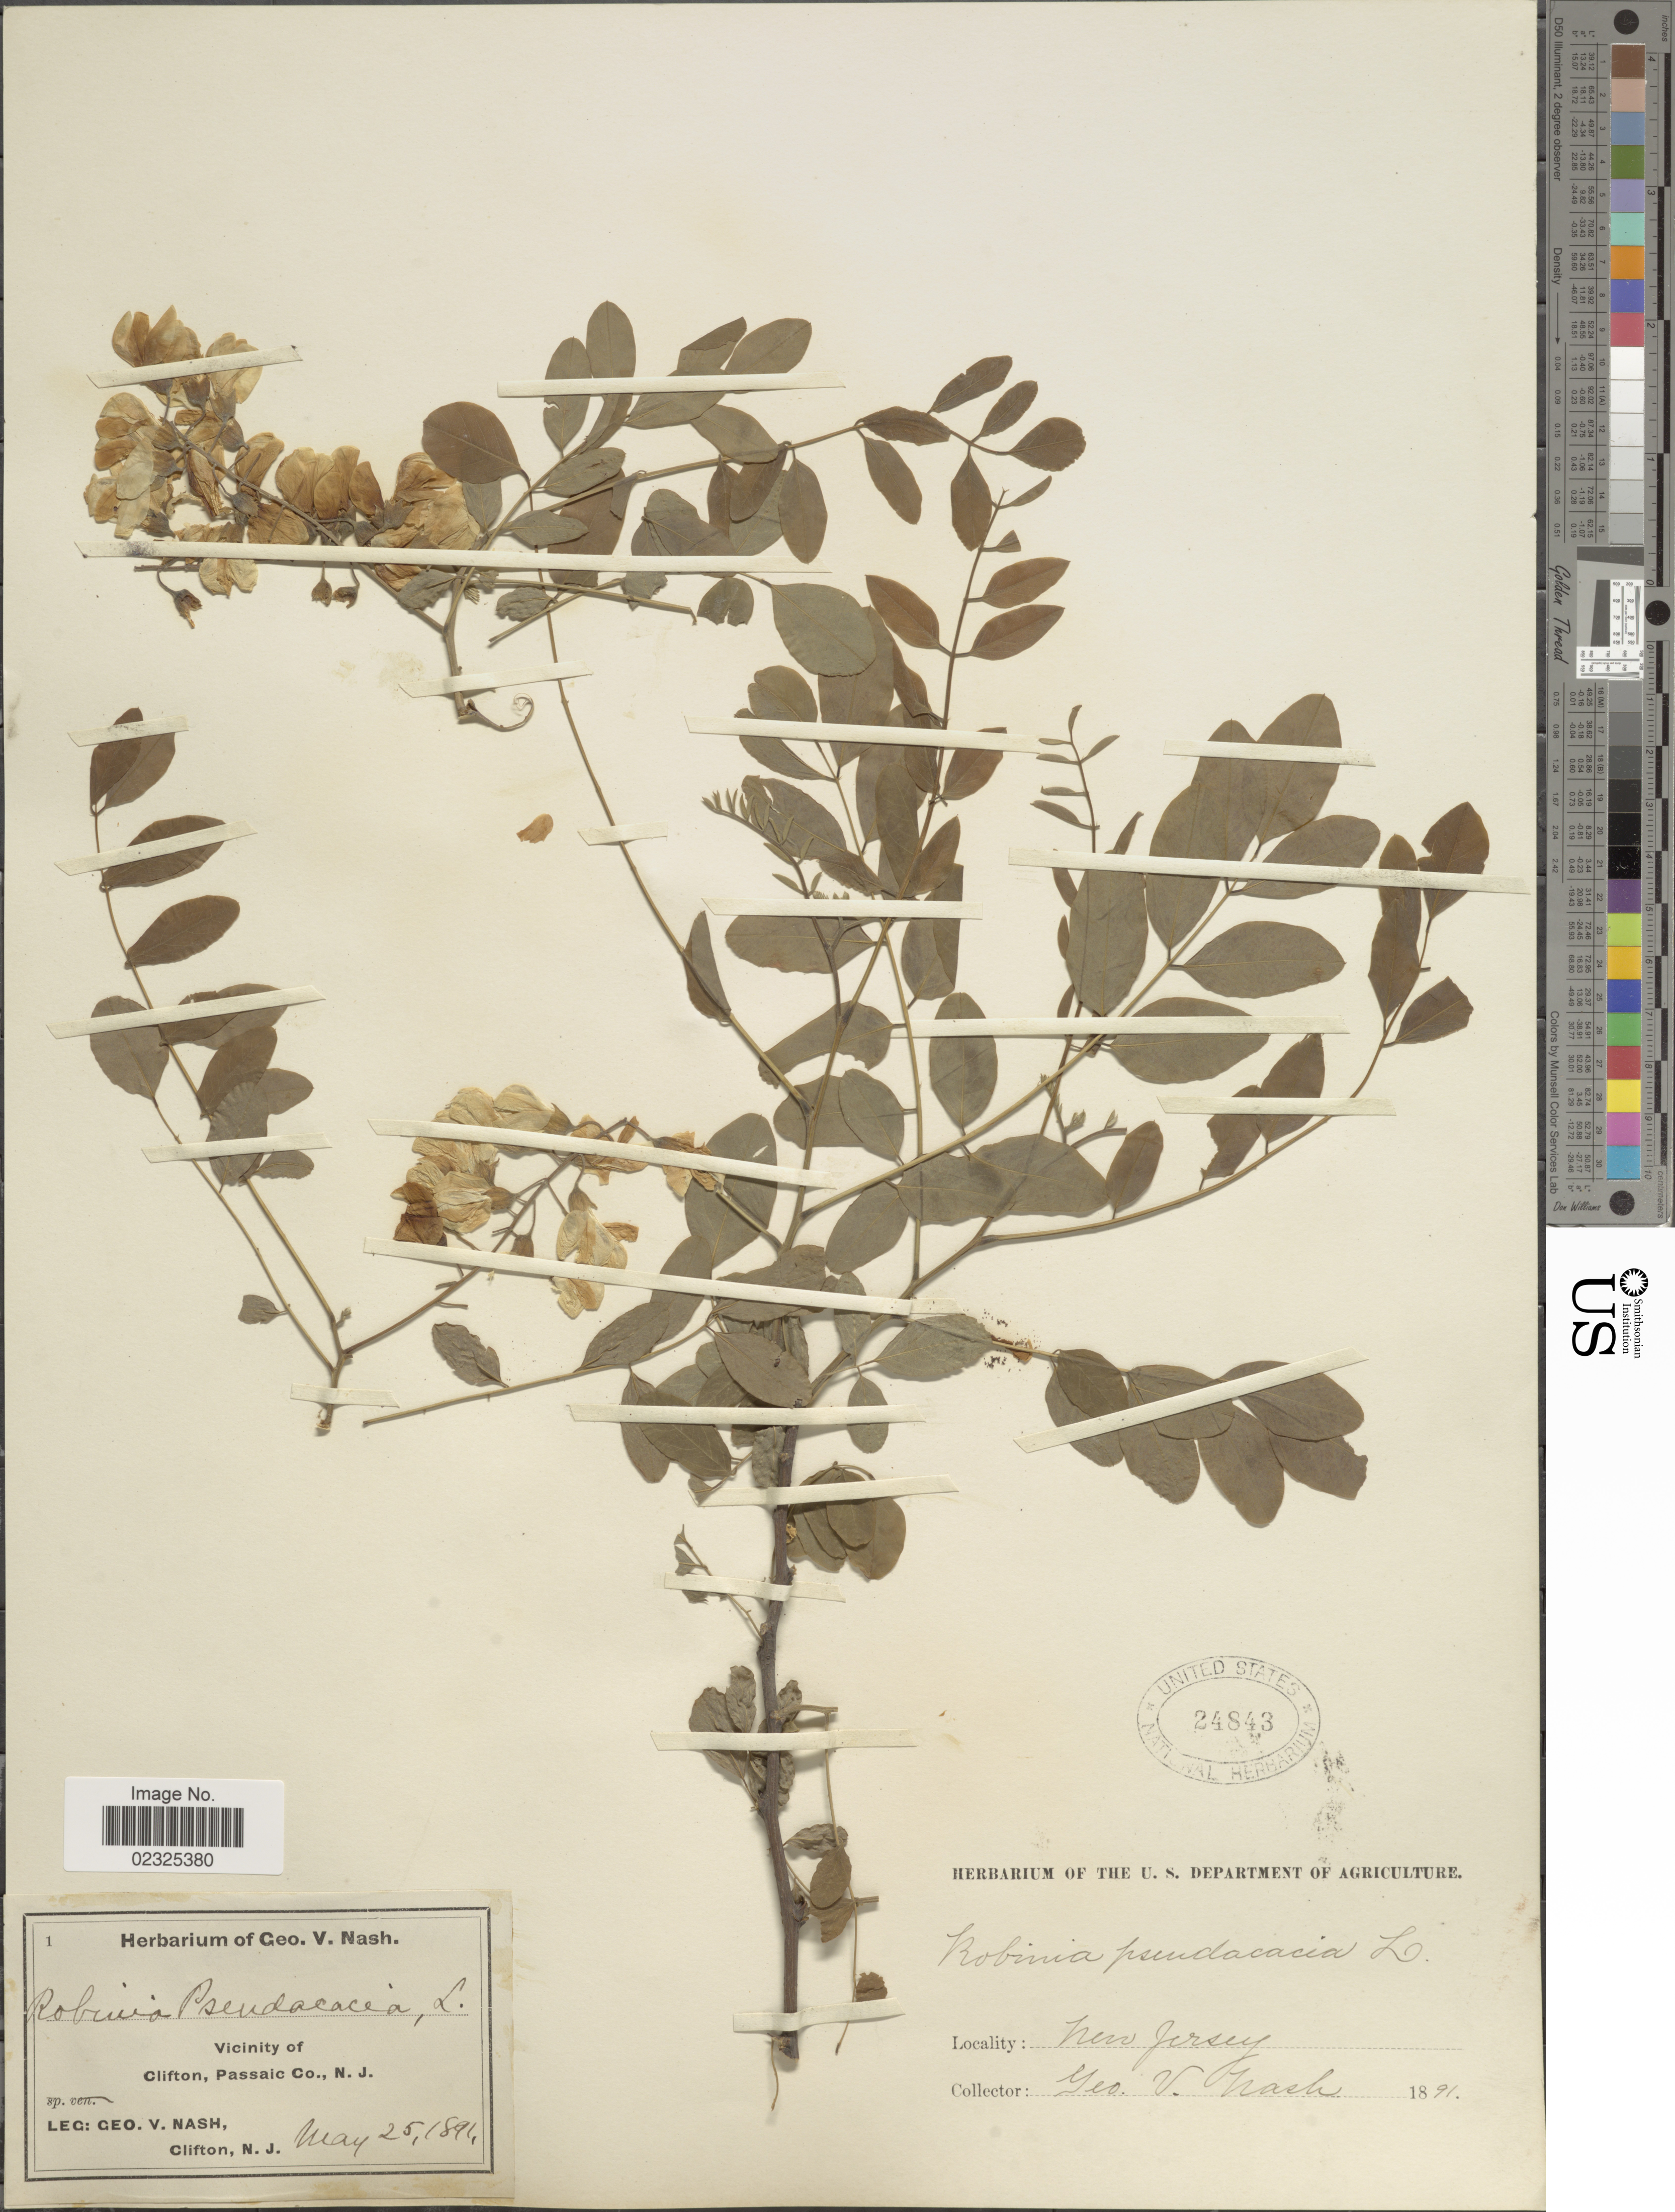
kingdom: Plantae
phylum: Tracheophyta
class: Magnoliopsida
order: Fabales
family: Fabaceae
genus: Robinia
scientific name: Robinia pseudoacacia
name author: L.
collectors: G. V. Nash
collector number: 1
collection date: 1891-05-25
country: United States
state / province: New Jersey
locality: Vicinity of Clifton, Passaic Co.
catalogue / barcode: US 24843